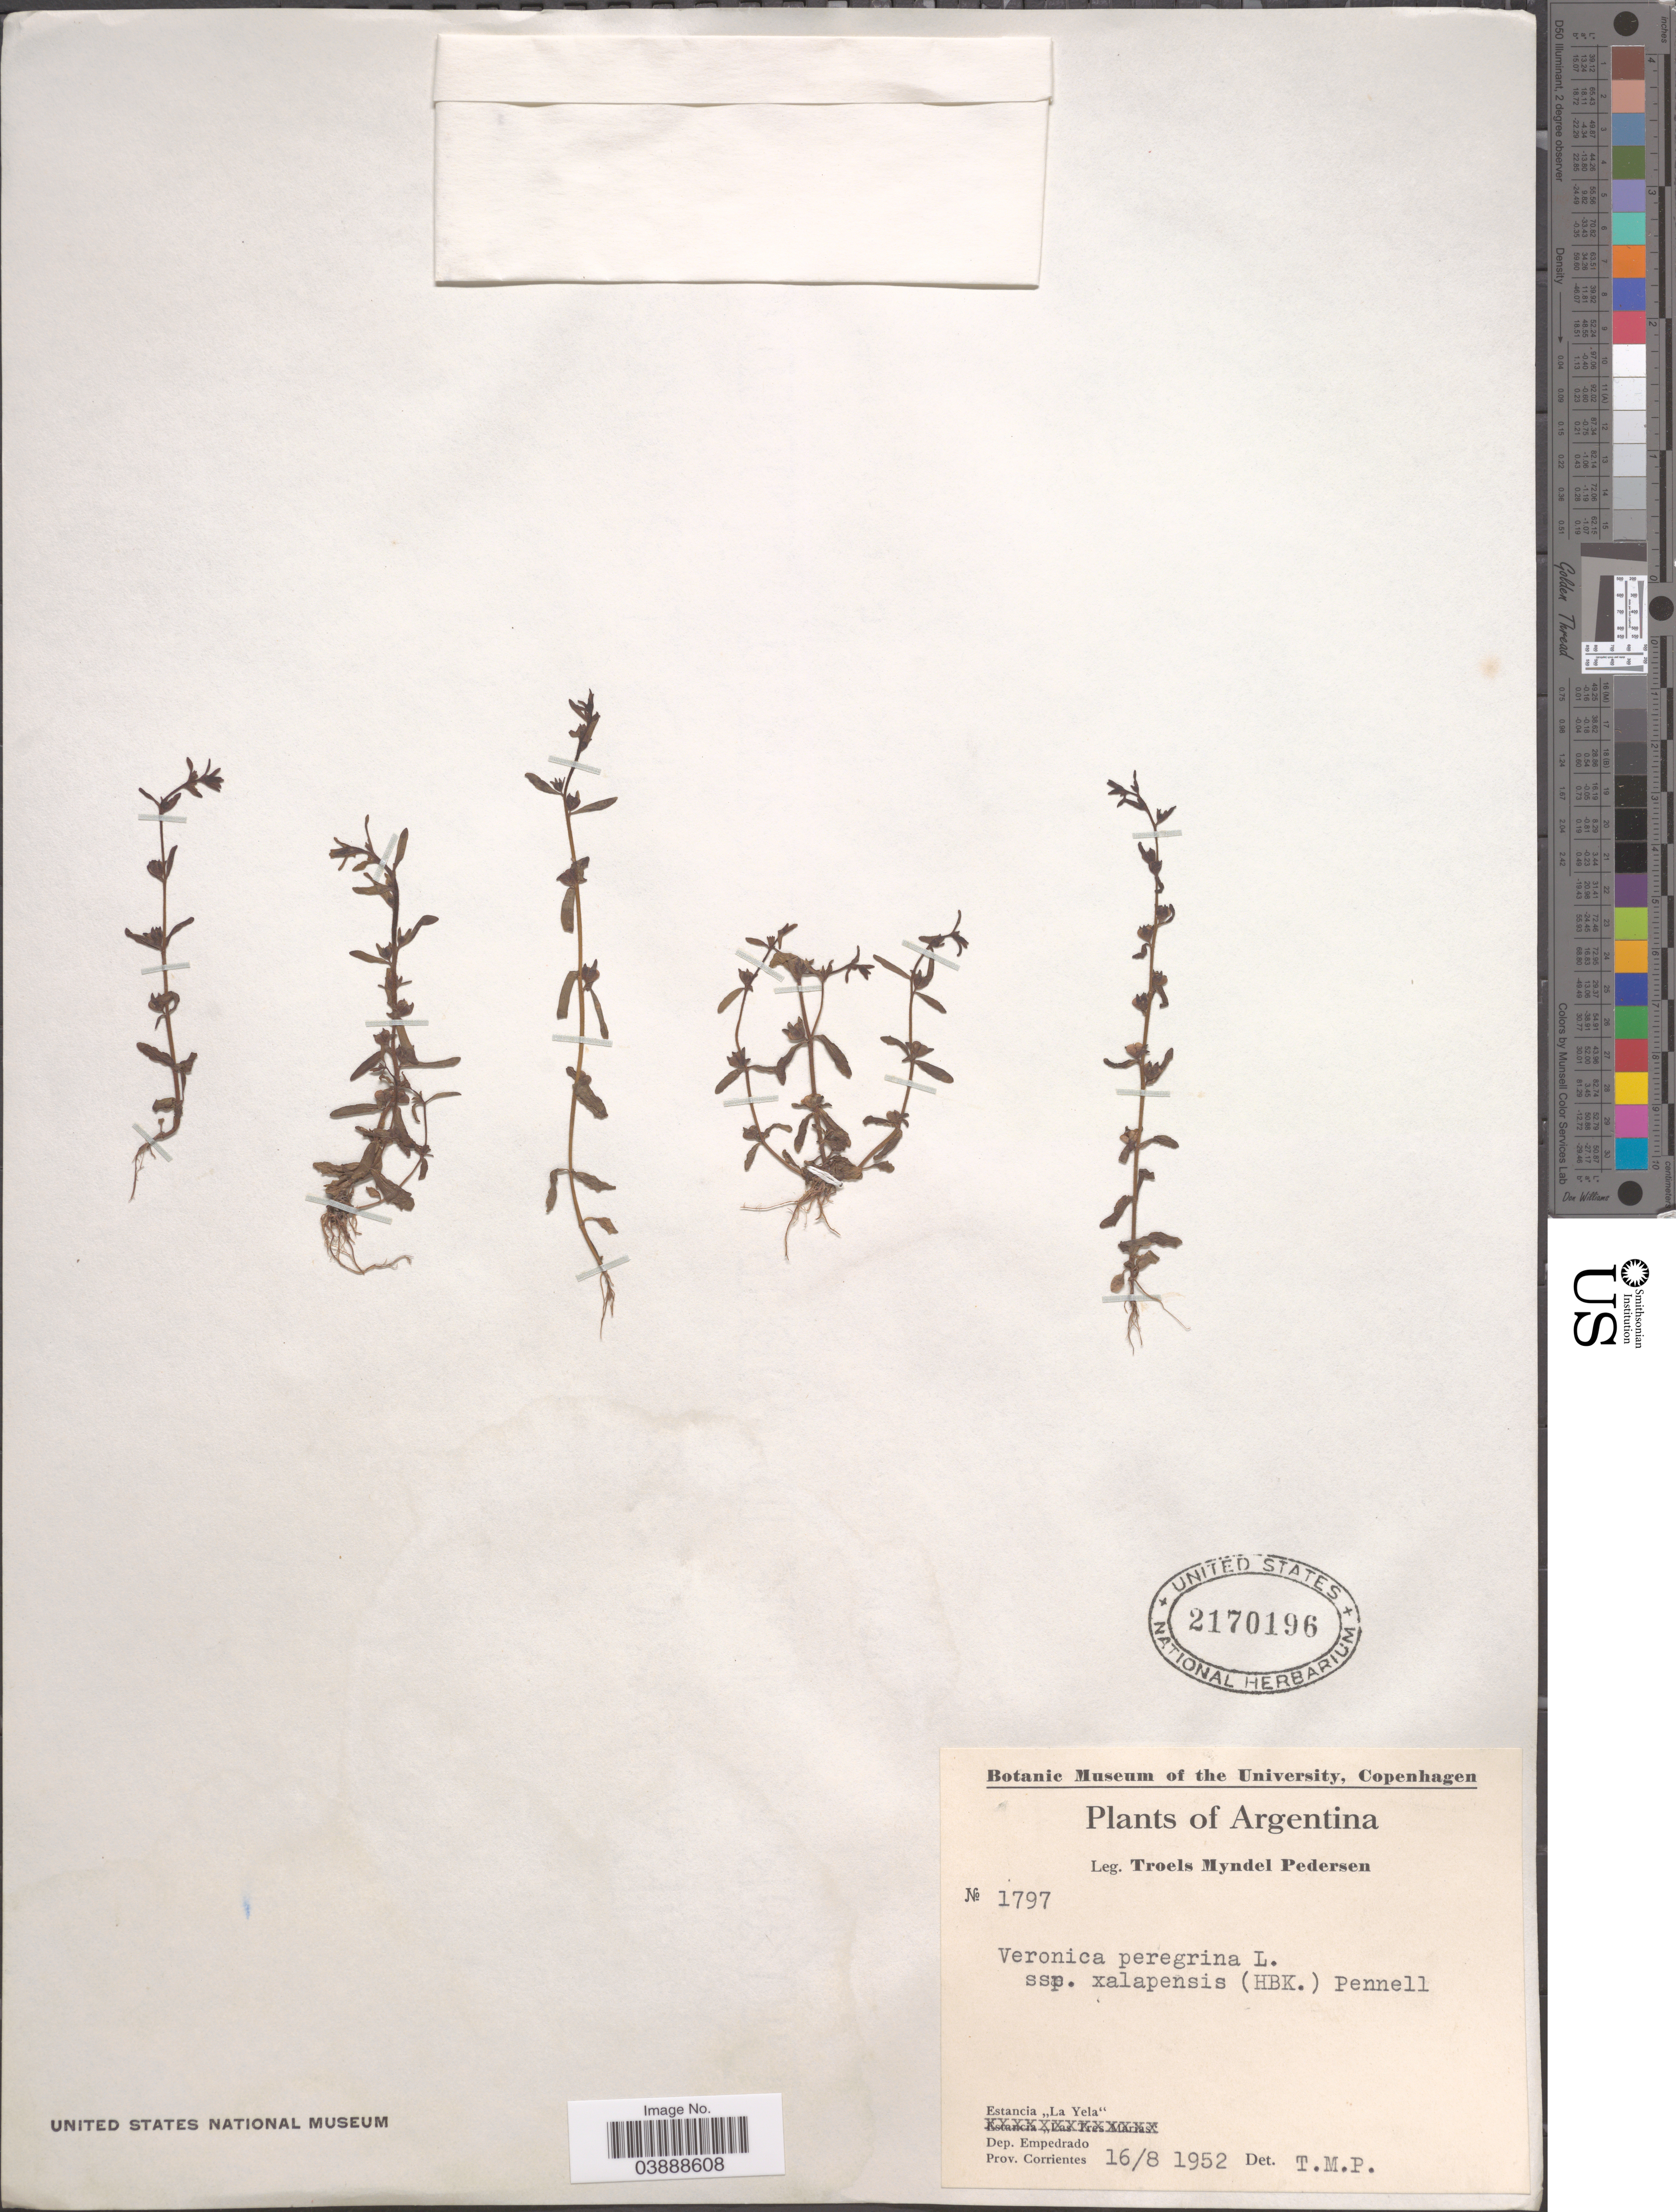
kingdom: Plantae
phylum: Tracheophyta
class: Magnoliopsida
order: Lamiales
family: Plantaginaceae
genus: Veronica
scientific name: Veronica peregrina var. xalapensis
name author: Kunth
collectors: T. Pederson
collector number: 1797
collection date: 1952-08-16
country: Argentina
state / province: Corrientes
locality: Estancia ,,La Yela'. Dep. Empedrado.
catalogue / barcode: US 2170196